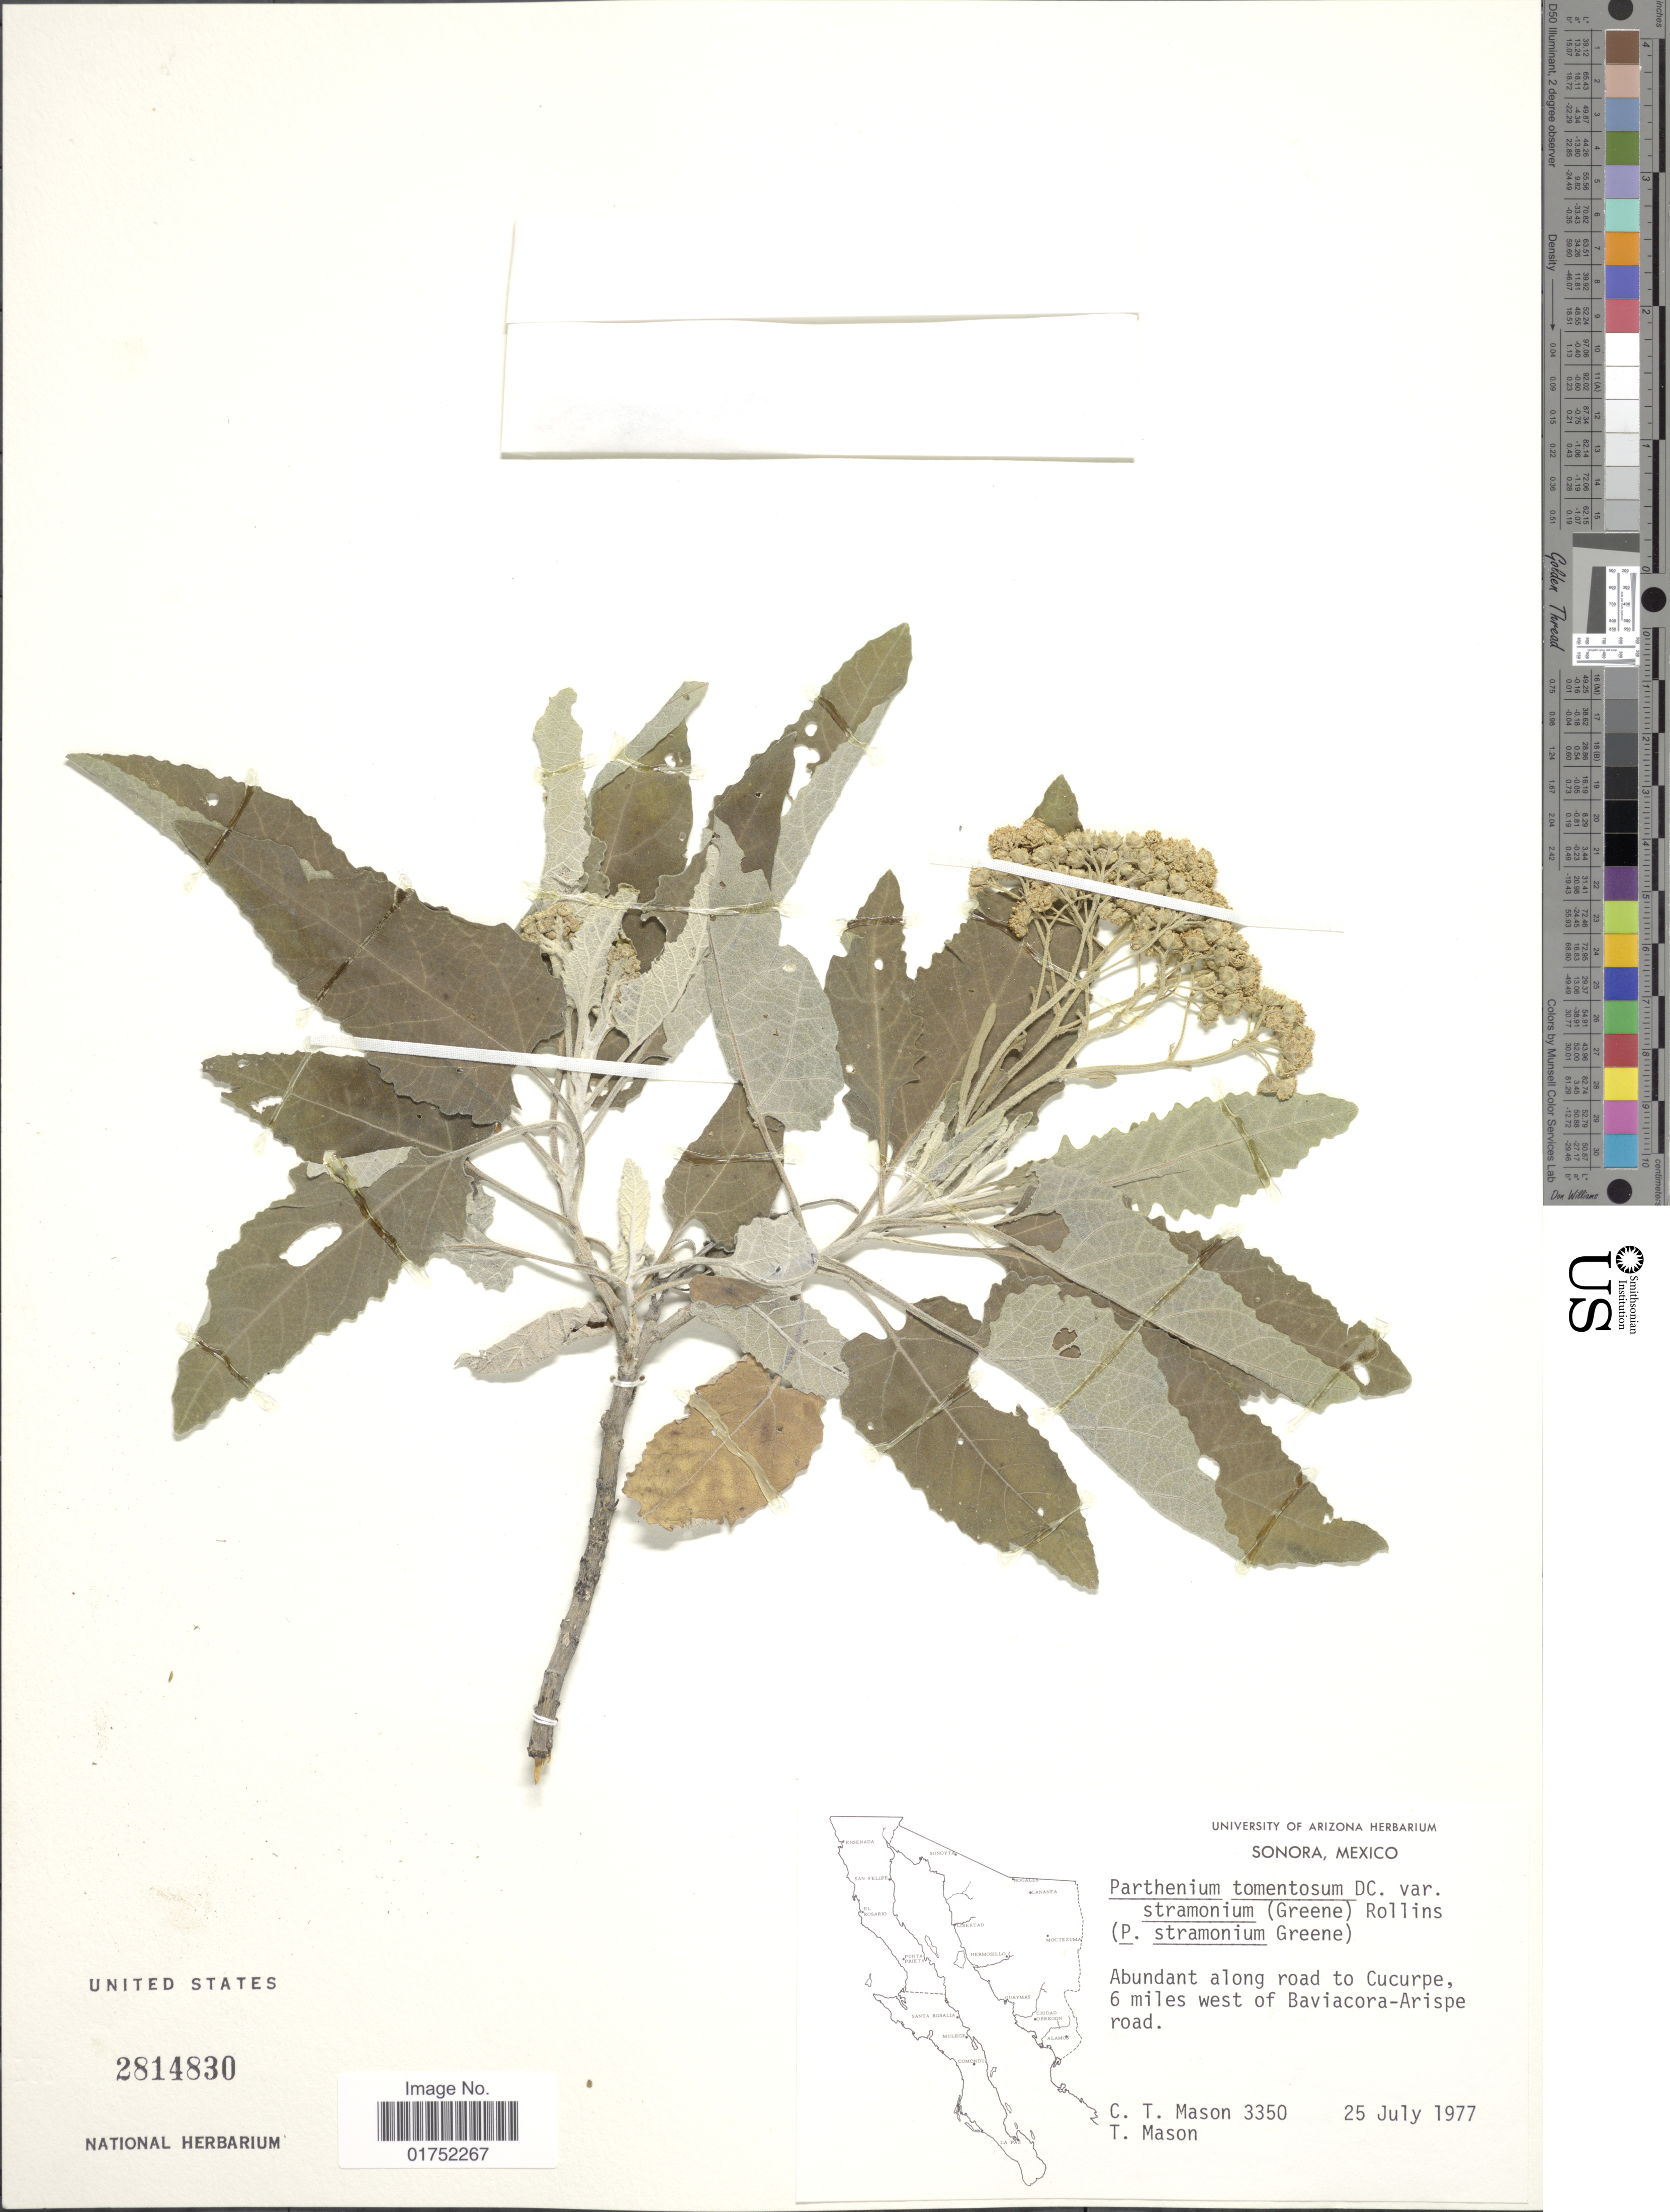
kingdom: Plantae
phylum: Tracheophyta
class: Magnoliopsida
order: Asterales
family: Asteraceae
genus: Parthenium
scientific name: Parthenium tomentosum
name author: DC.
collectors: C. T. Mason & Mason, T.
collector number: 3350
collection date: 1977-07-25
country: Mexico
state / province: Sonora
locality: Along road to Cucurpe, 6 miles west of Baviacora-Arispe road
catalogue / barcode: US 2814830